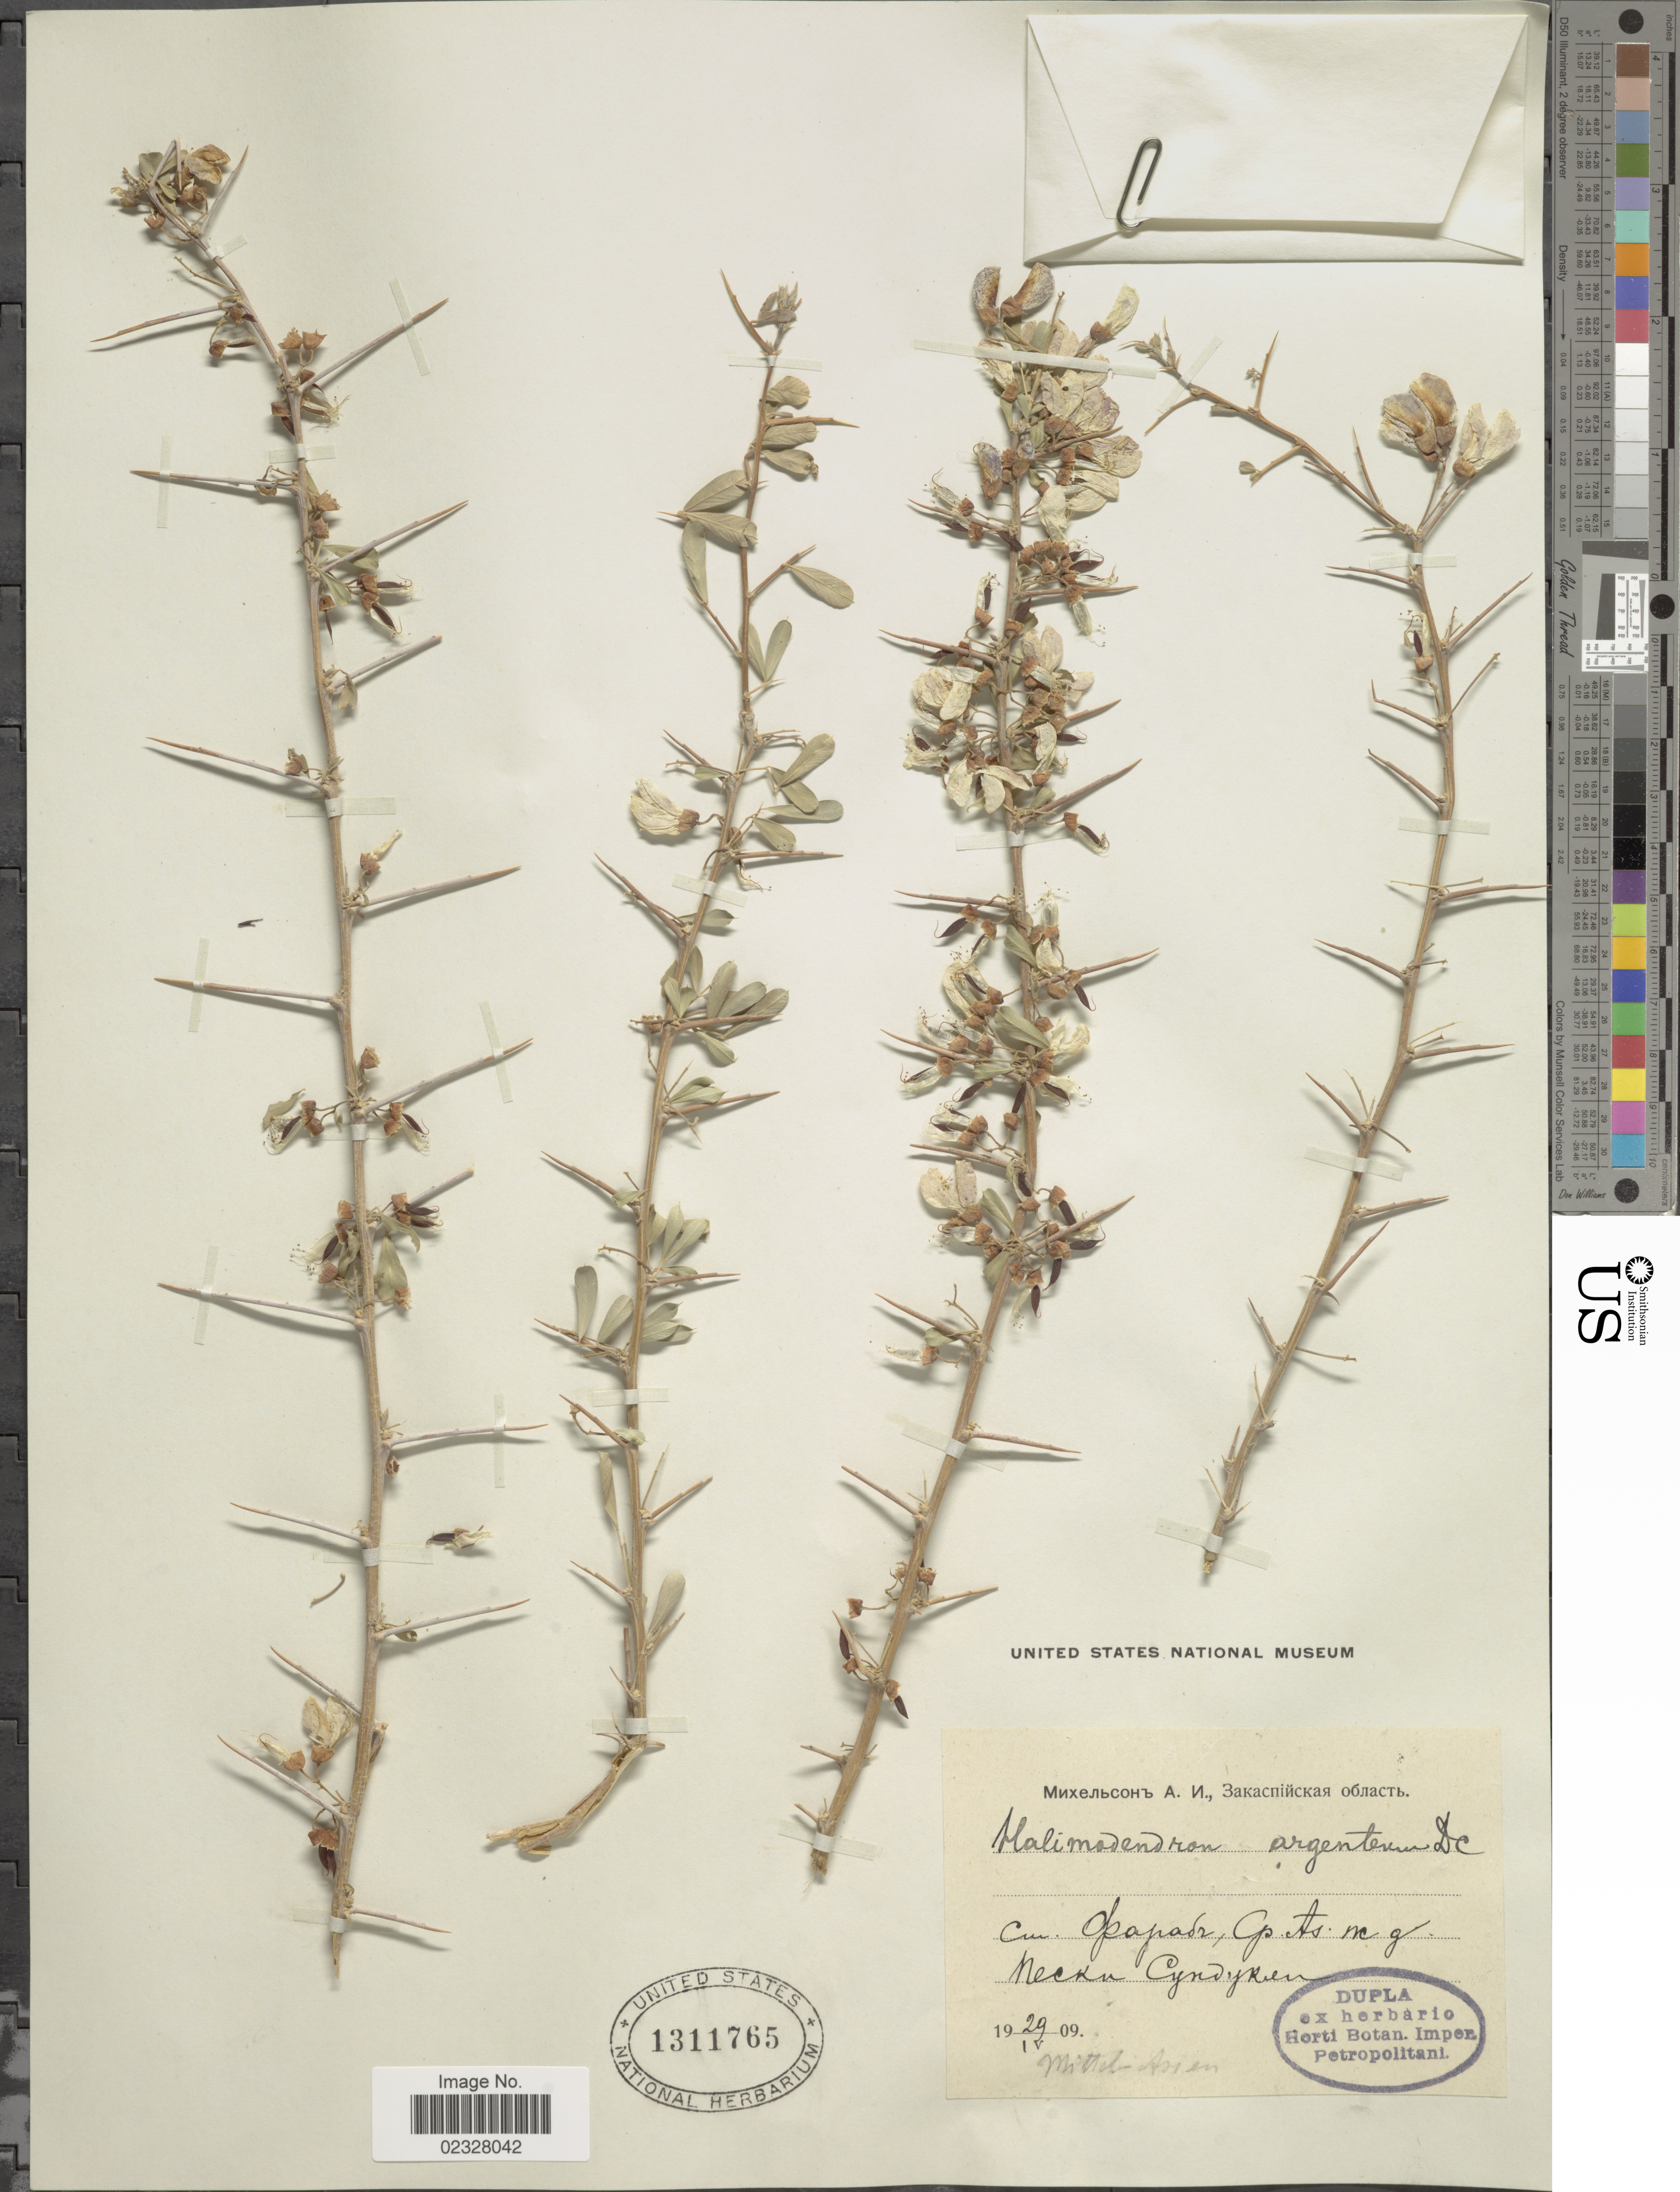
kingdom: Plantae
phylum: Tracheophyta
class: Magnoliopsida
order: Fabales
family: Fabaceae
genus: Caragana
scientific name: Caragana halodenron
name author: (Pall.) Dum. Cours.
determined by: (US) Smithsonian Institution - National Museum of Natural History - Department of Botany (UNITED STATES)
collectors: A. Mikhelson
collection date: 1909-04-29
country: Turkmenistan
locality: Farab Station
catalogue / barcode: US 1311765